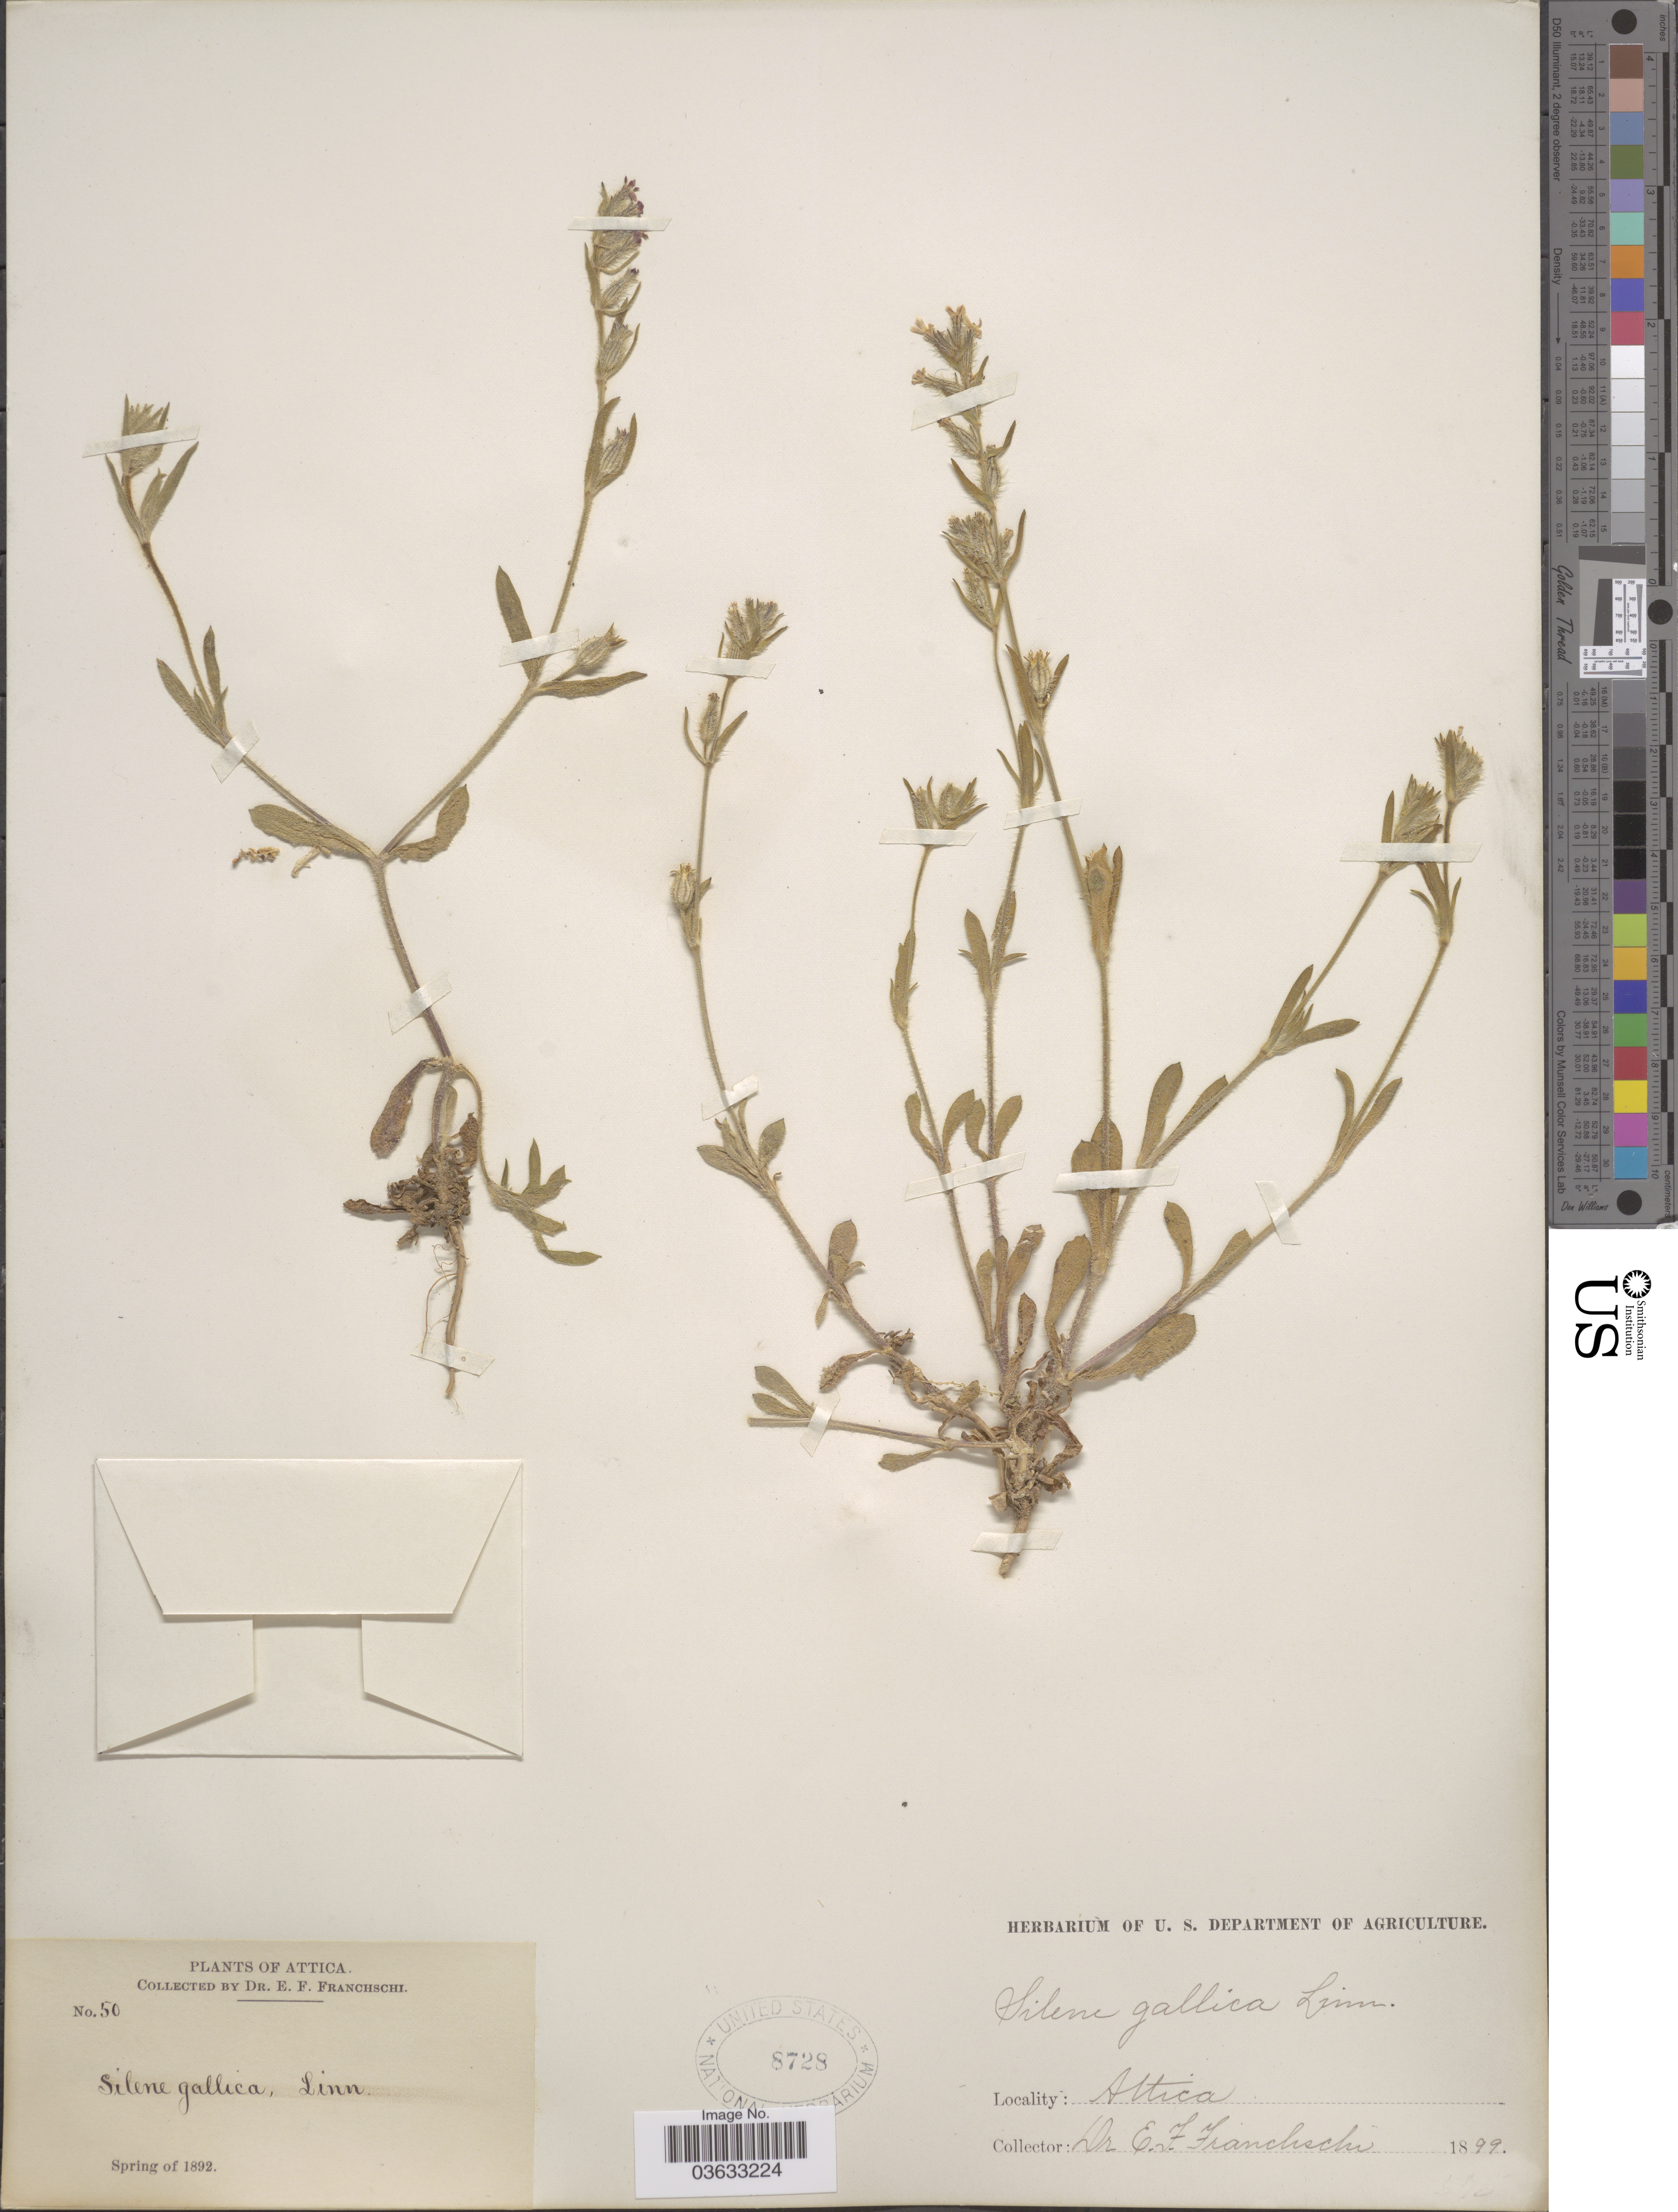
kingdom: Plantae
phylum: Tracheophyta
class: Magnoliopsida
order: Caryophyllales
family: Caryophyllaceae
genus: Silene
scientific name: Silene gallica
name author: L.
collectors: E. Franchschi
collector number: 50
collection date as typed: Spring of 1892/1899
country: Greece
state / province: Attica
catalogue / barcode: US 8728